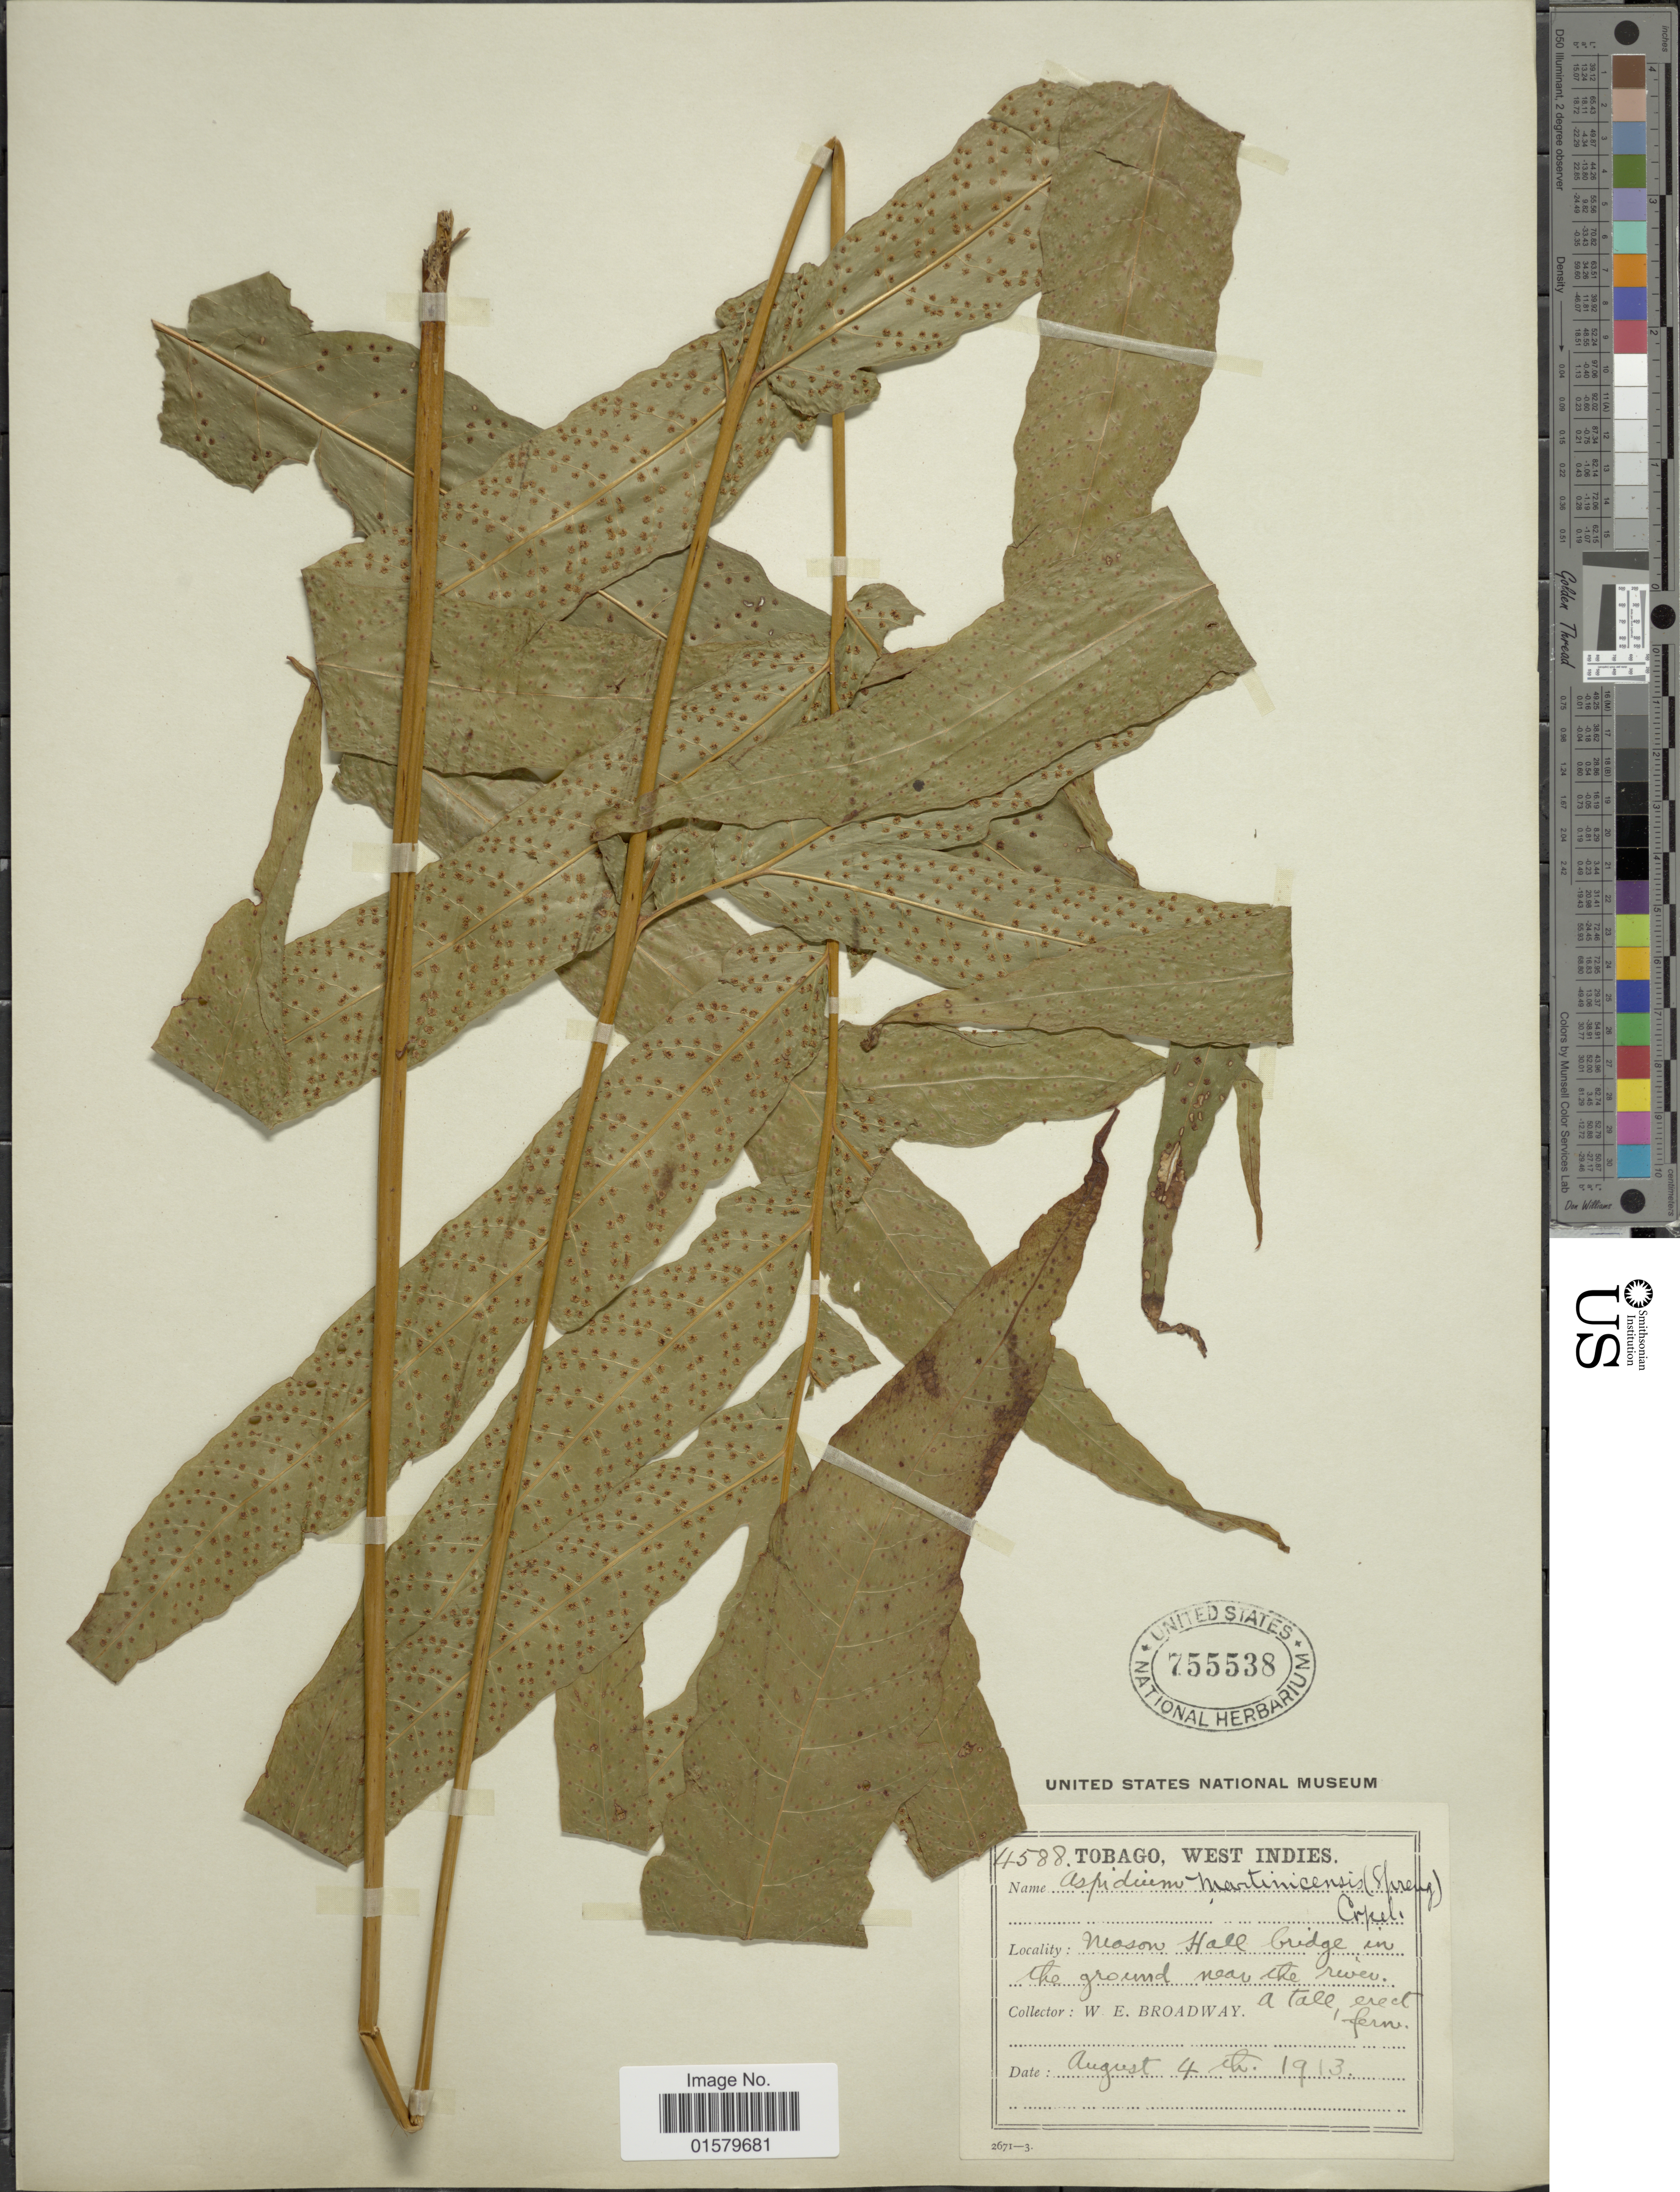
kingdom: Plantae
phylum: Tracheophyta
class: Polypodiopsida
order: Polypodiales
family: Tectariaceae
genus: Tectaria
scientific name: Tectaria incisa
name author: Cav.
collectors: W. E. Broadway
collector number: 4588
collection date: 1913-08-04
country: Trinidad and Tobago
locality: Tobago, Mason Hall bridge in the ground near the river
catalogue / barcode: US 755538